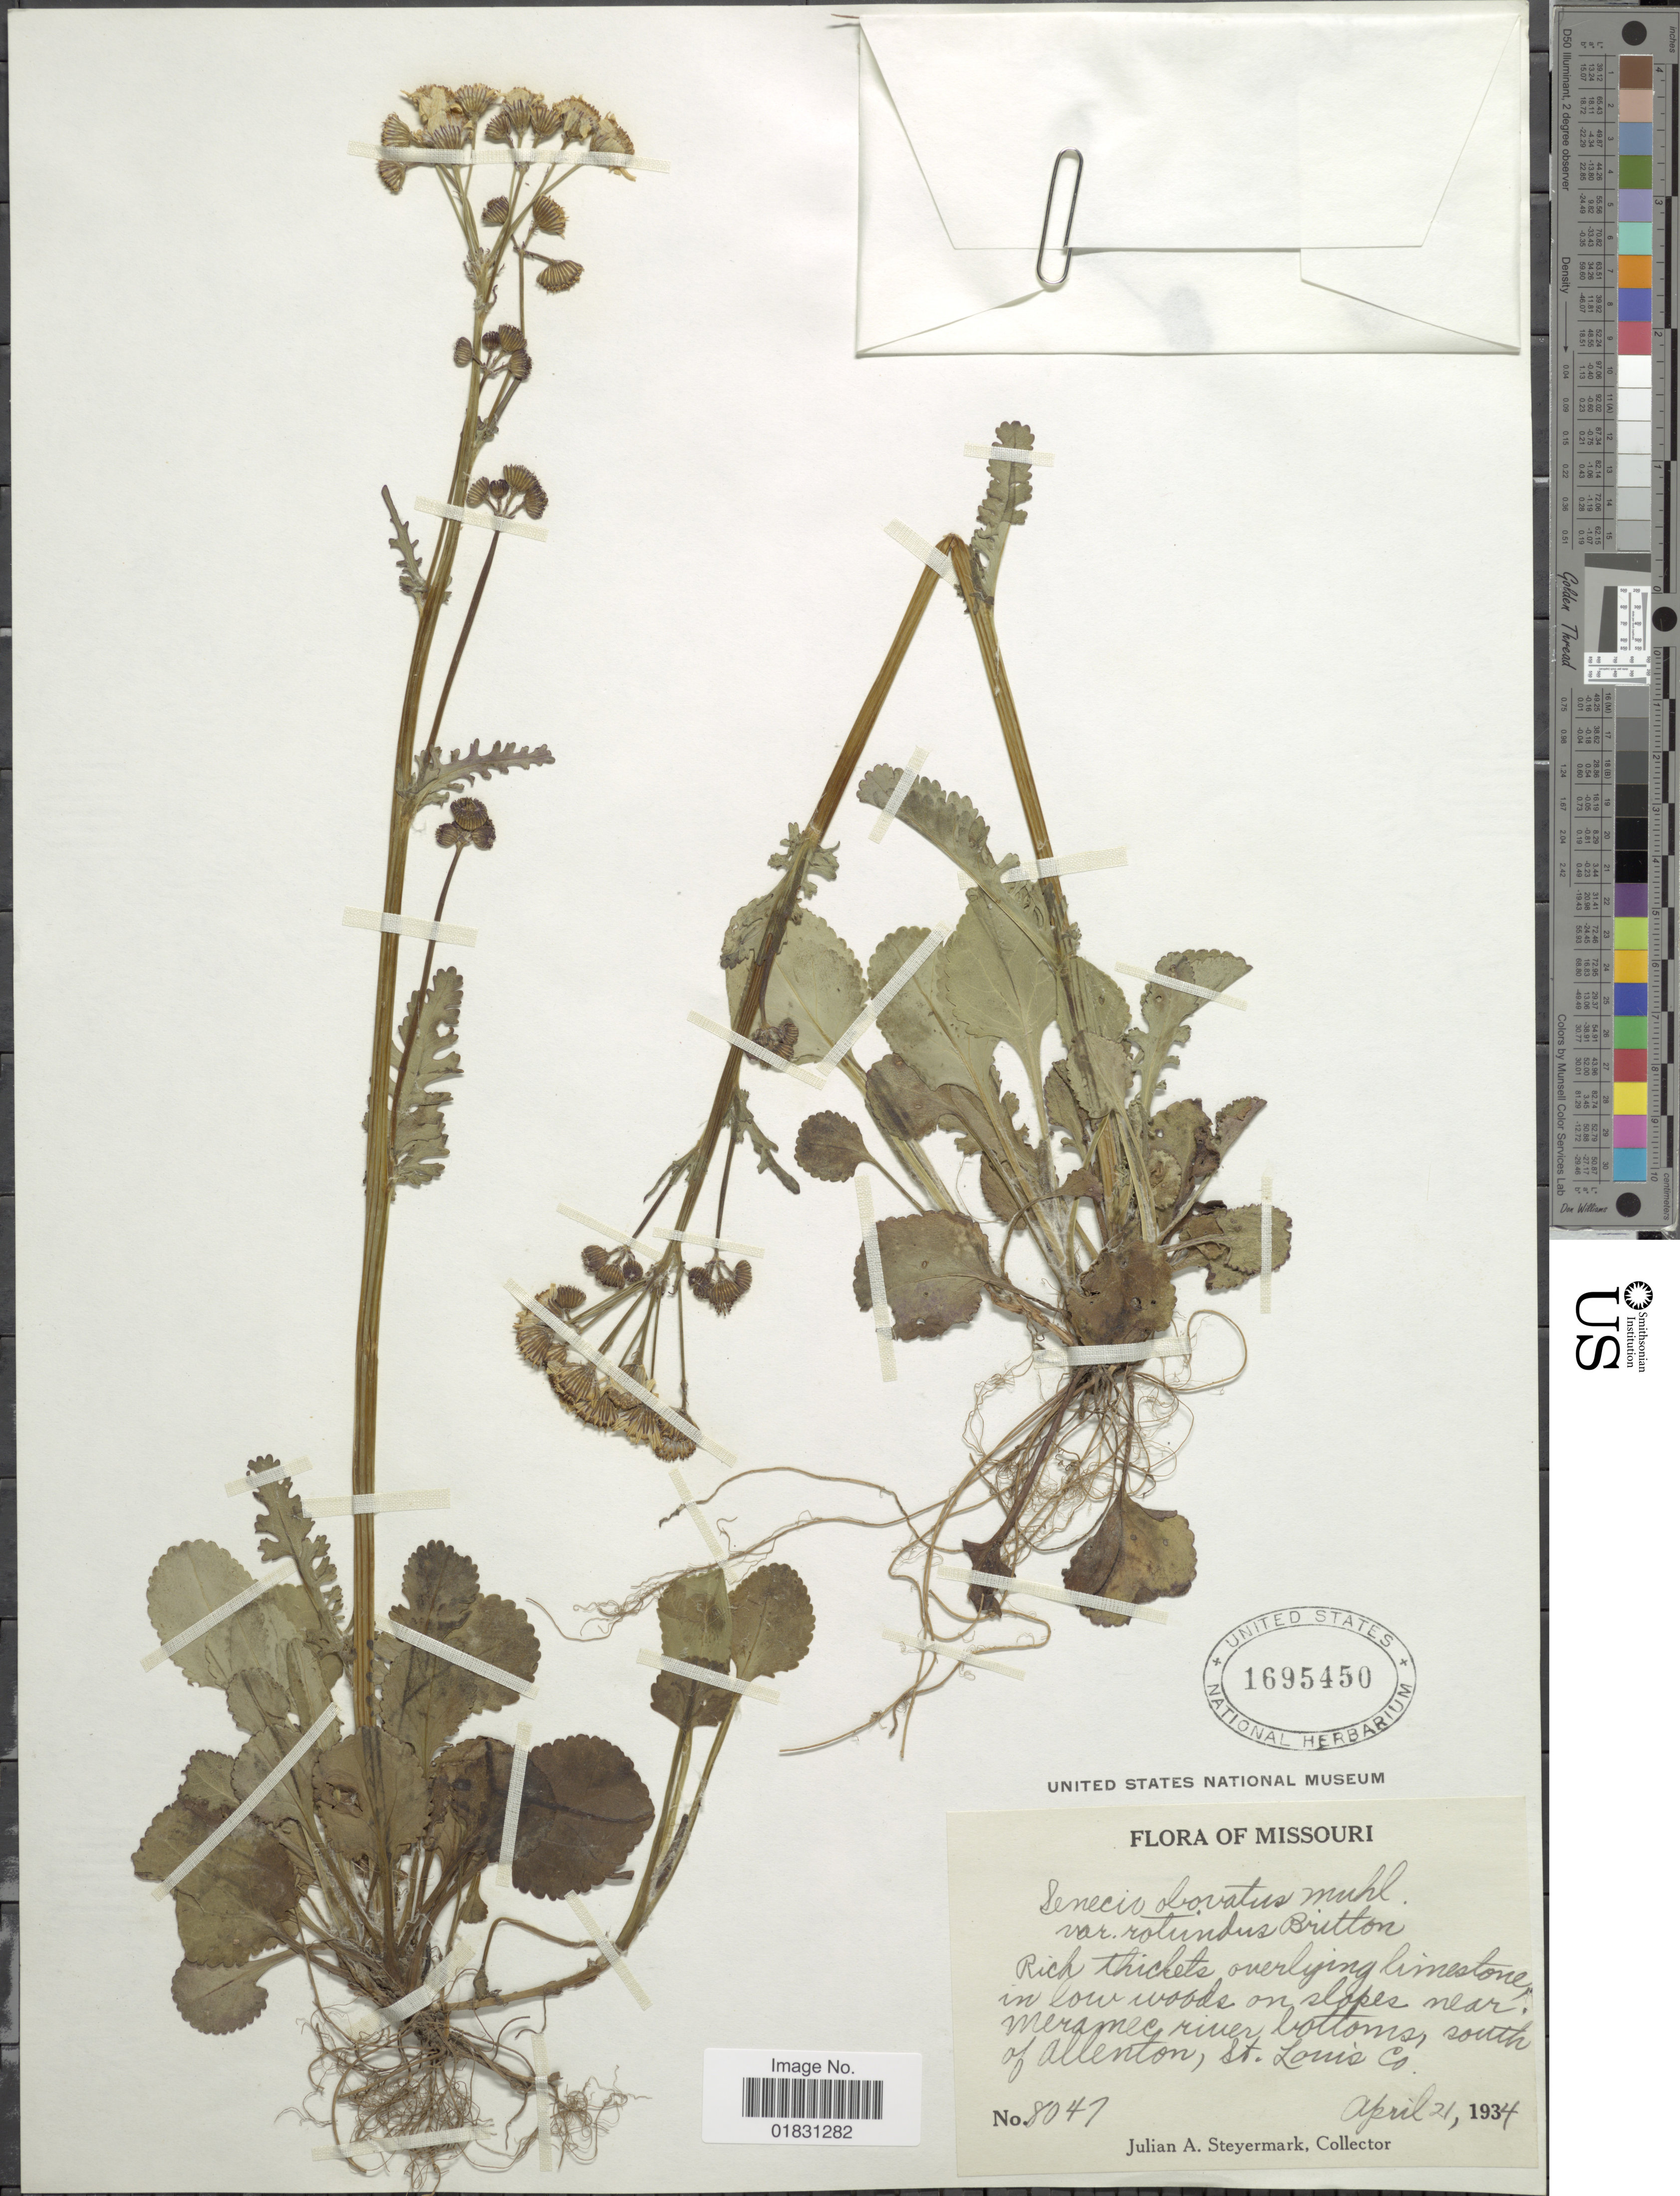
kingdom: Plantae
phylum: Tracheophyta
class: Magnoliopsida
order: Asterales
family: Asteraceae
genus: Packera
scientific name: Packera obovata var. rotundus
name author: Britton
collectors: J. Steyermark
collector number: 8047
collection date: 1934-04-21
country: United States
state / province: Missouri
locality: Rich thickets overlying limestone in low woods on slopes near Meramec river bottoms, south of Allenton, St Lomas Co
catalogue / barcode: US 1695450